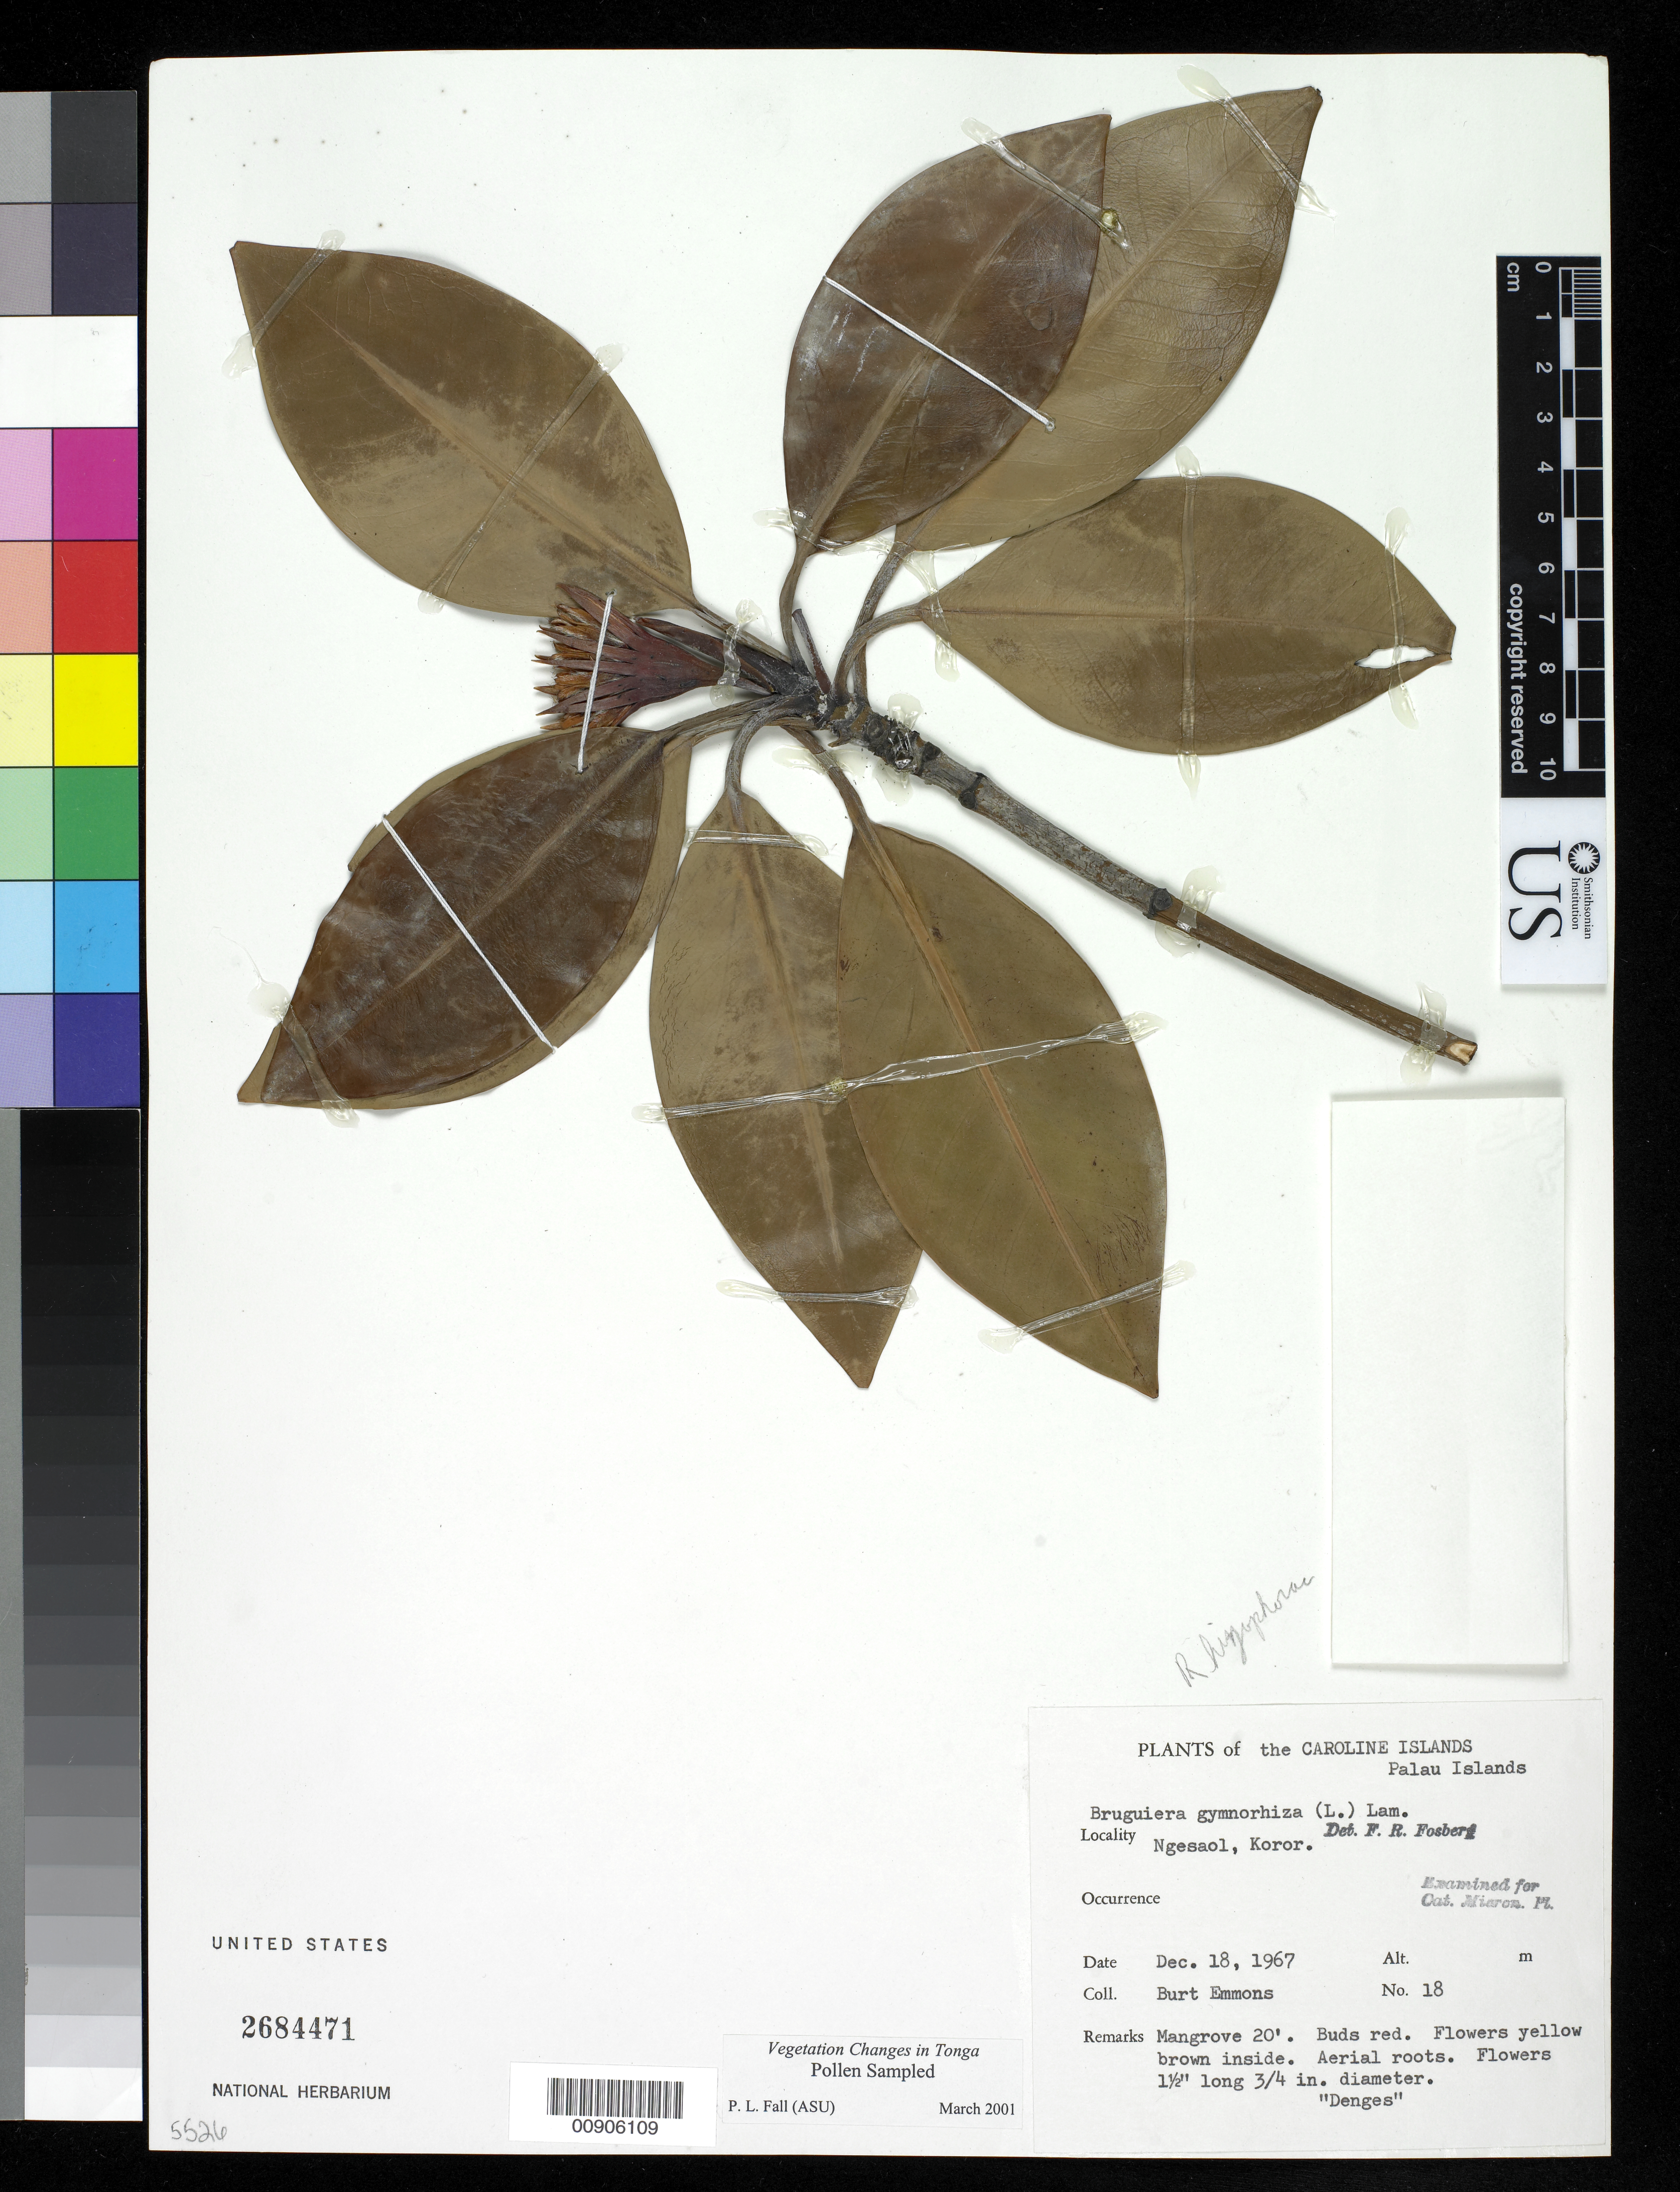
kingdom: Plantae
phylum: Tracheophyta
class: Magnoliopsida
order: Malpighiales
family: Rhizophoraceae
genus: Bruguiera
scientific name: Bruguiera gymnorhiza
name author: (L.) Savigny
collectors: B. Emmons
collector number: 18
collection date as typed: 18 Dec 1967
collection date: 1967-12-18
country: Palau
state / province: Koror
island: Oreor (Koror)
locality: Ngesaol, Koror.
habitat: Mangrove.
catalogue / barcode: US 2684471